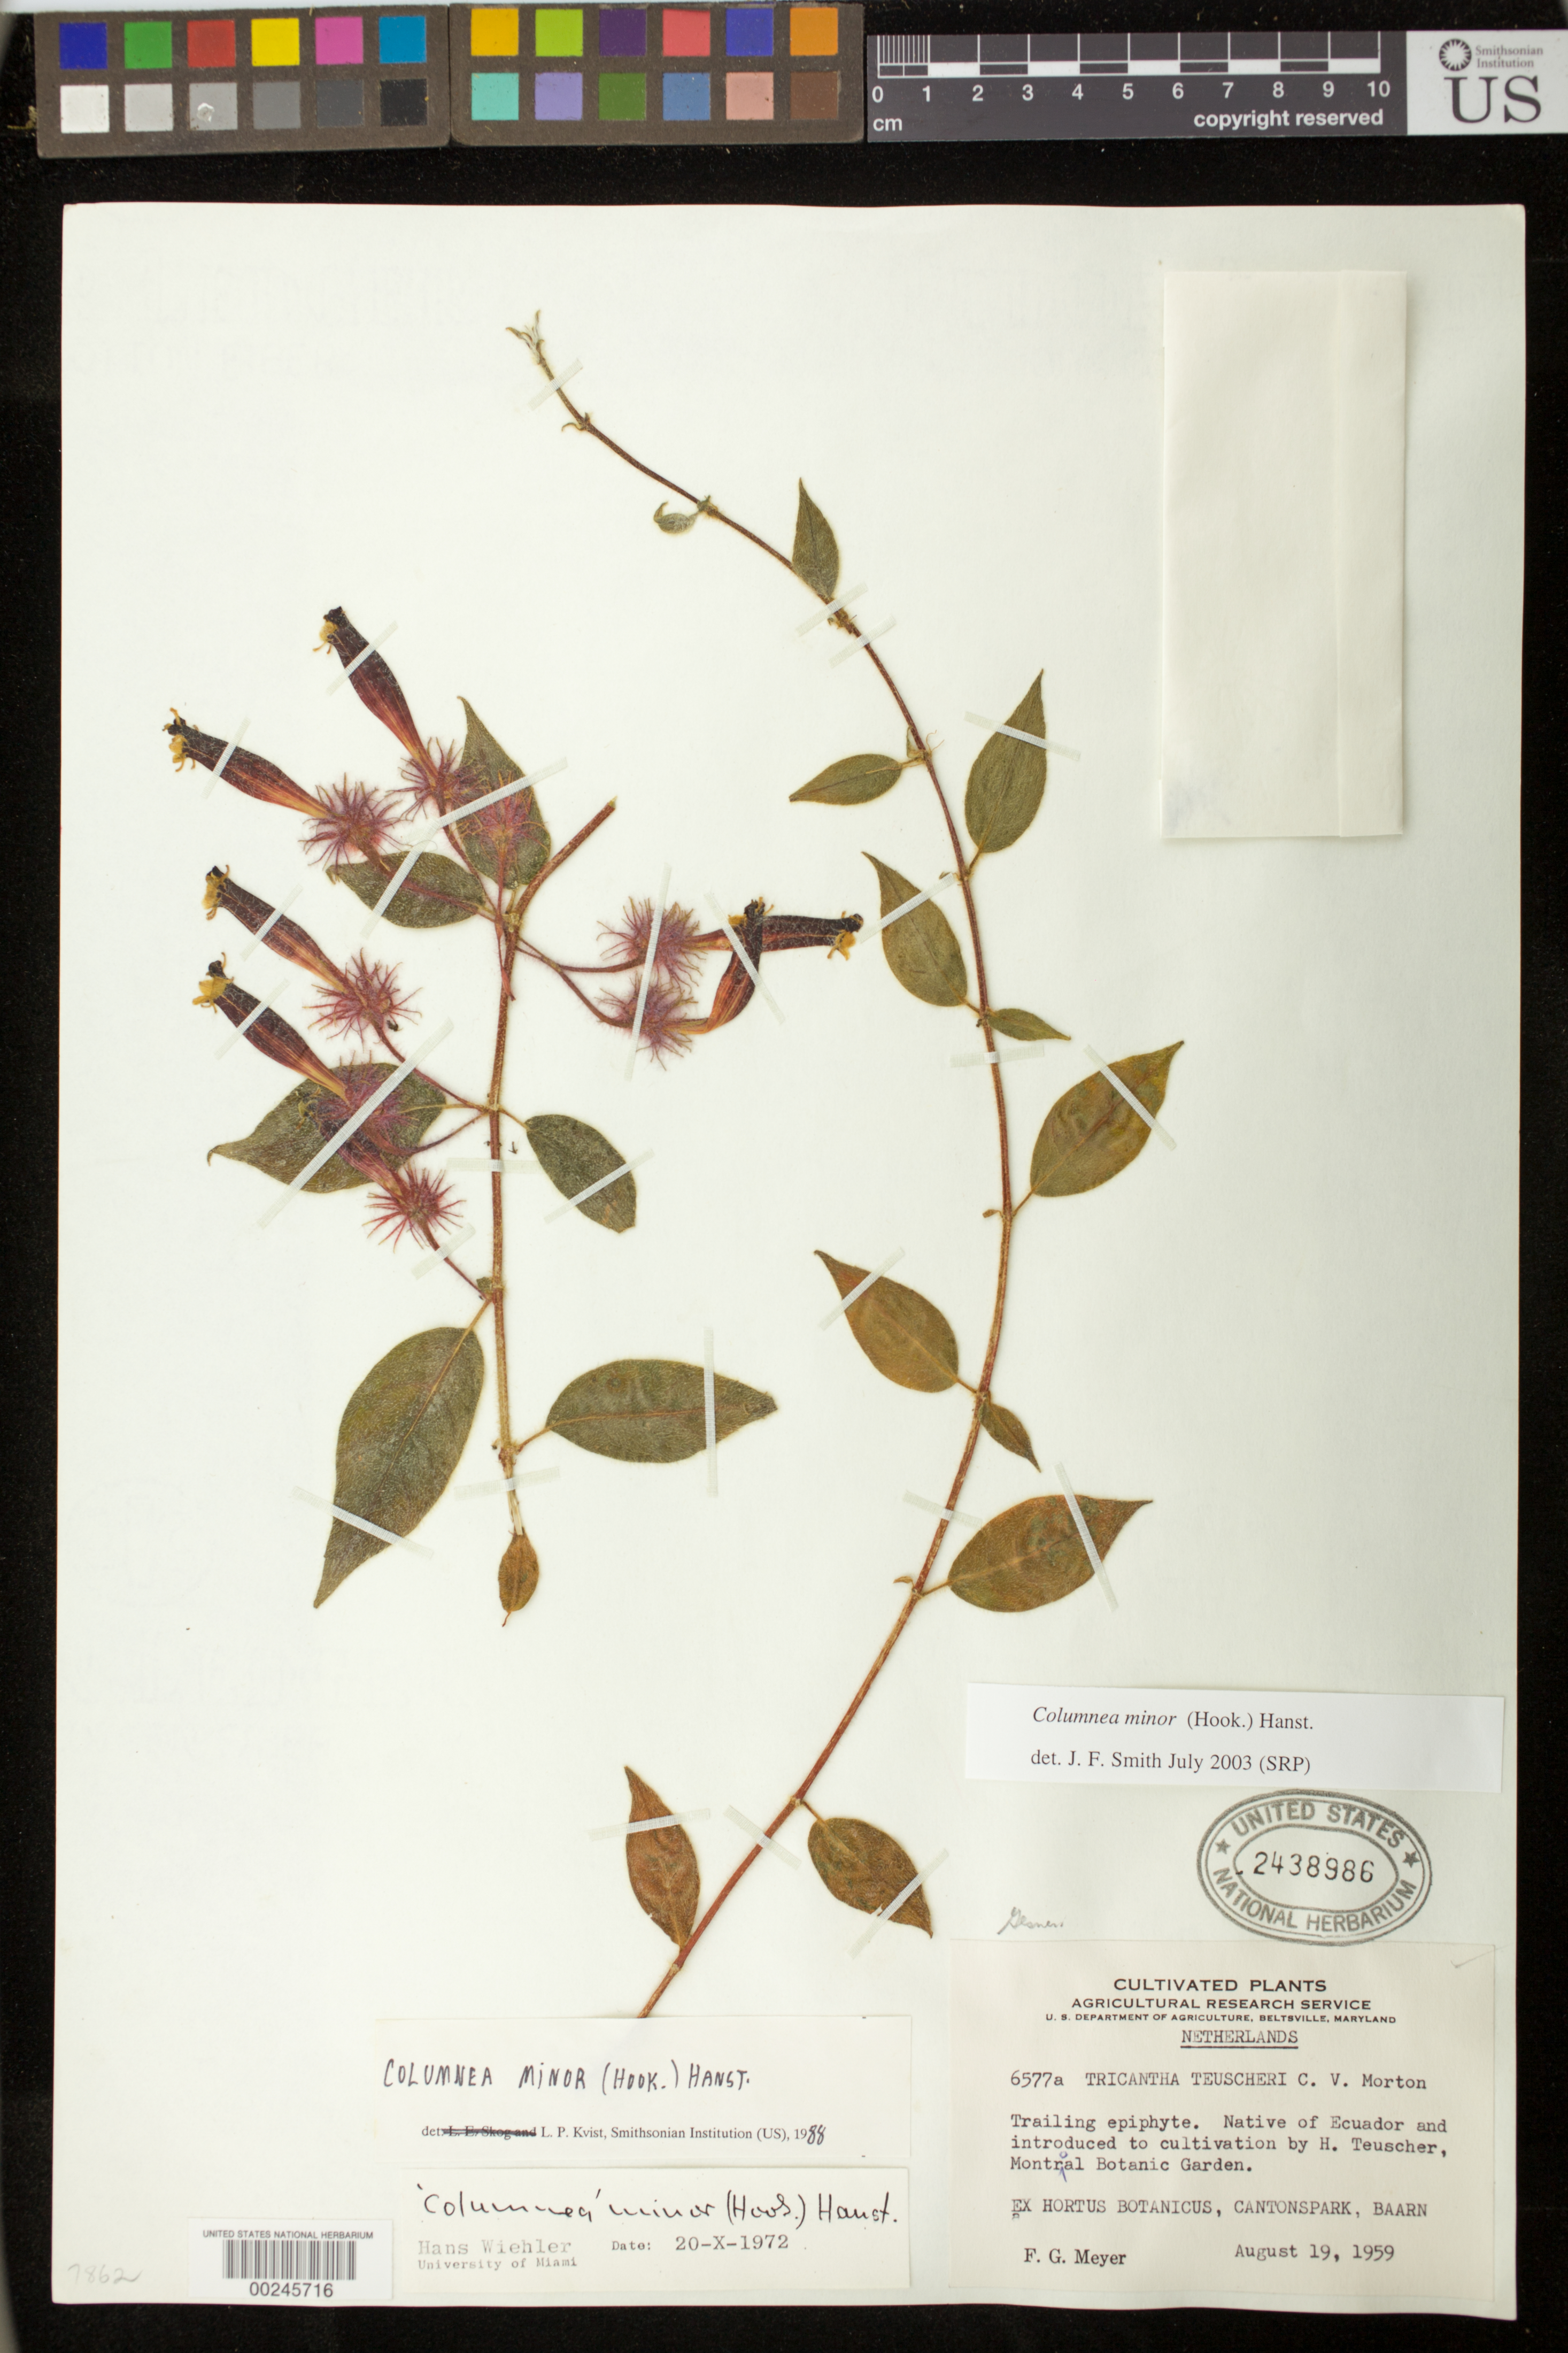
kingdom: Plantae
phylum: Tracheophyta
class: Magnoliopsida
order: Lamiales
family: Gesneriaceae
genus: Columnea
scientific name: Columnea minor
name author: (Hook.) Hanst.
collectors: F. G. Meyer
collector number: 6577 A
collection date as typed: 19 Aug 1959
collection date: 1959-08-19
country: Ecuador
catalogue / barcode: US 2438986